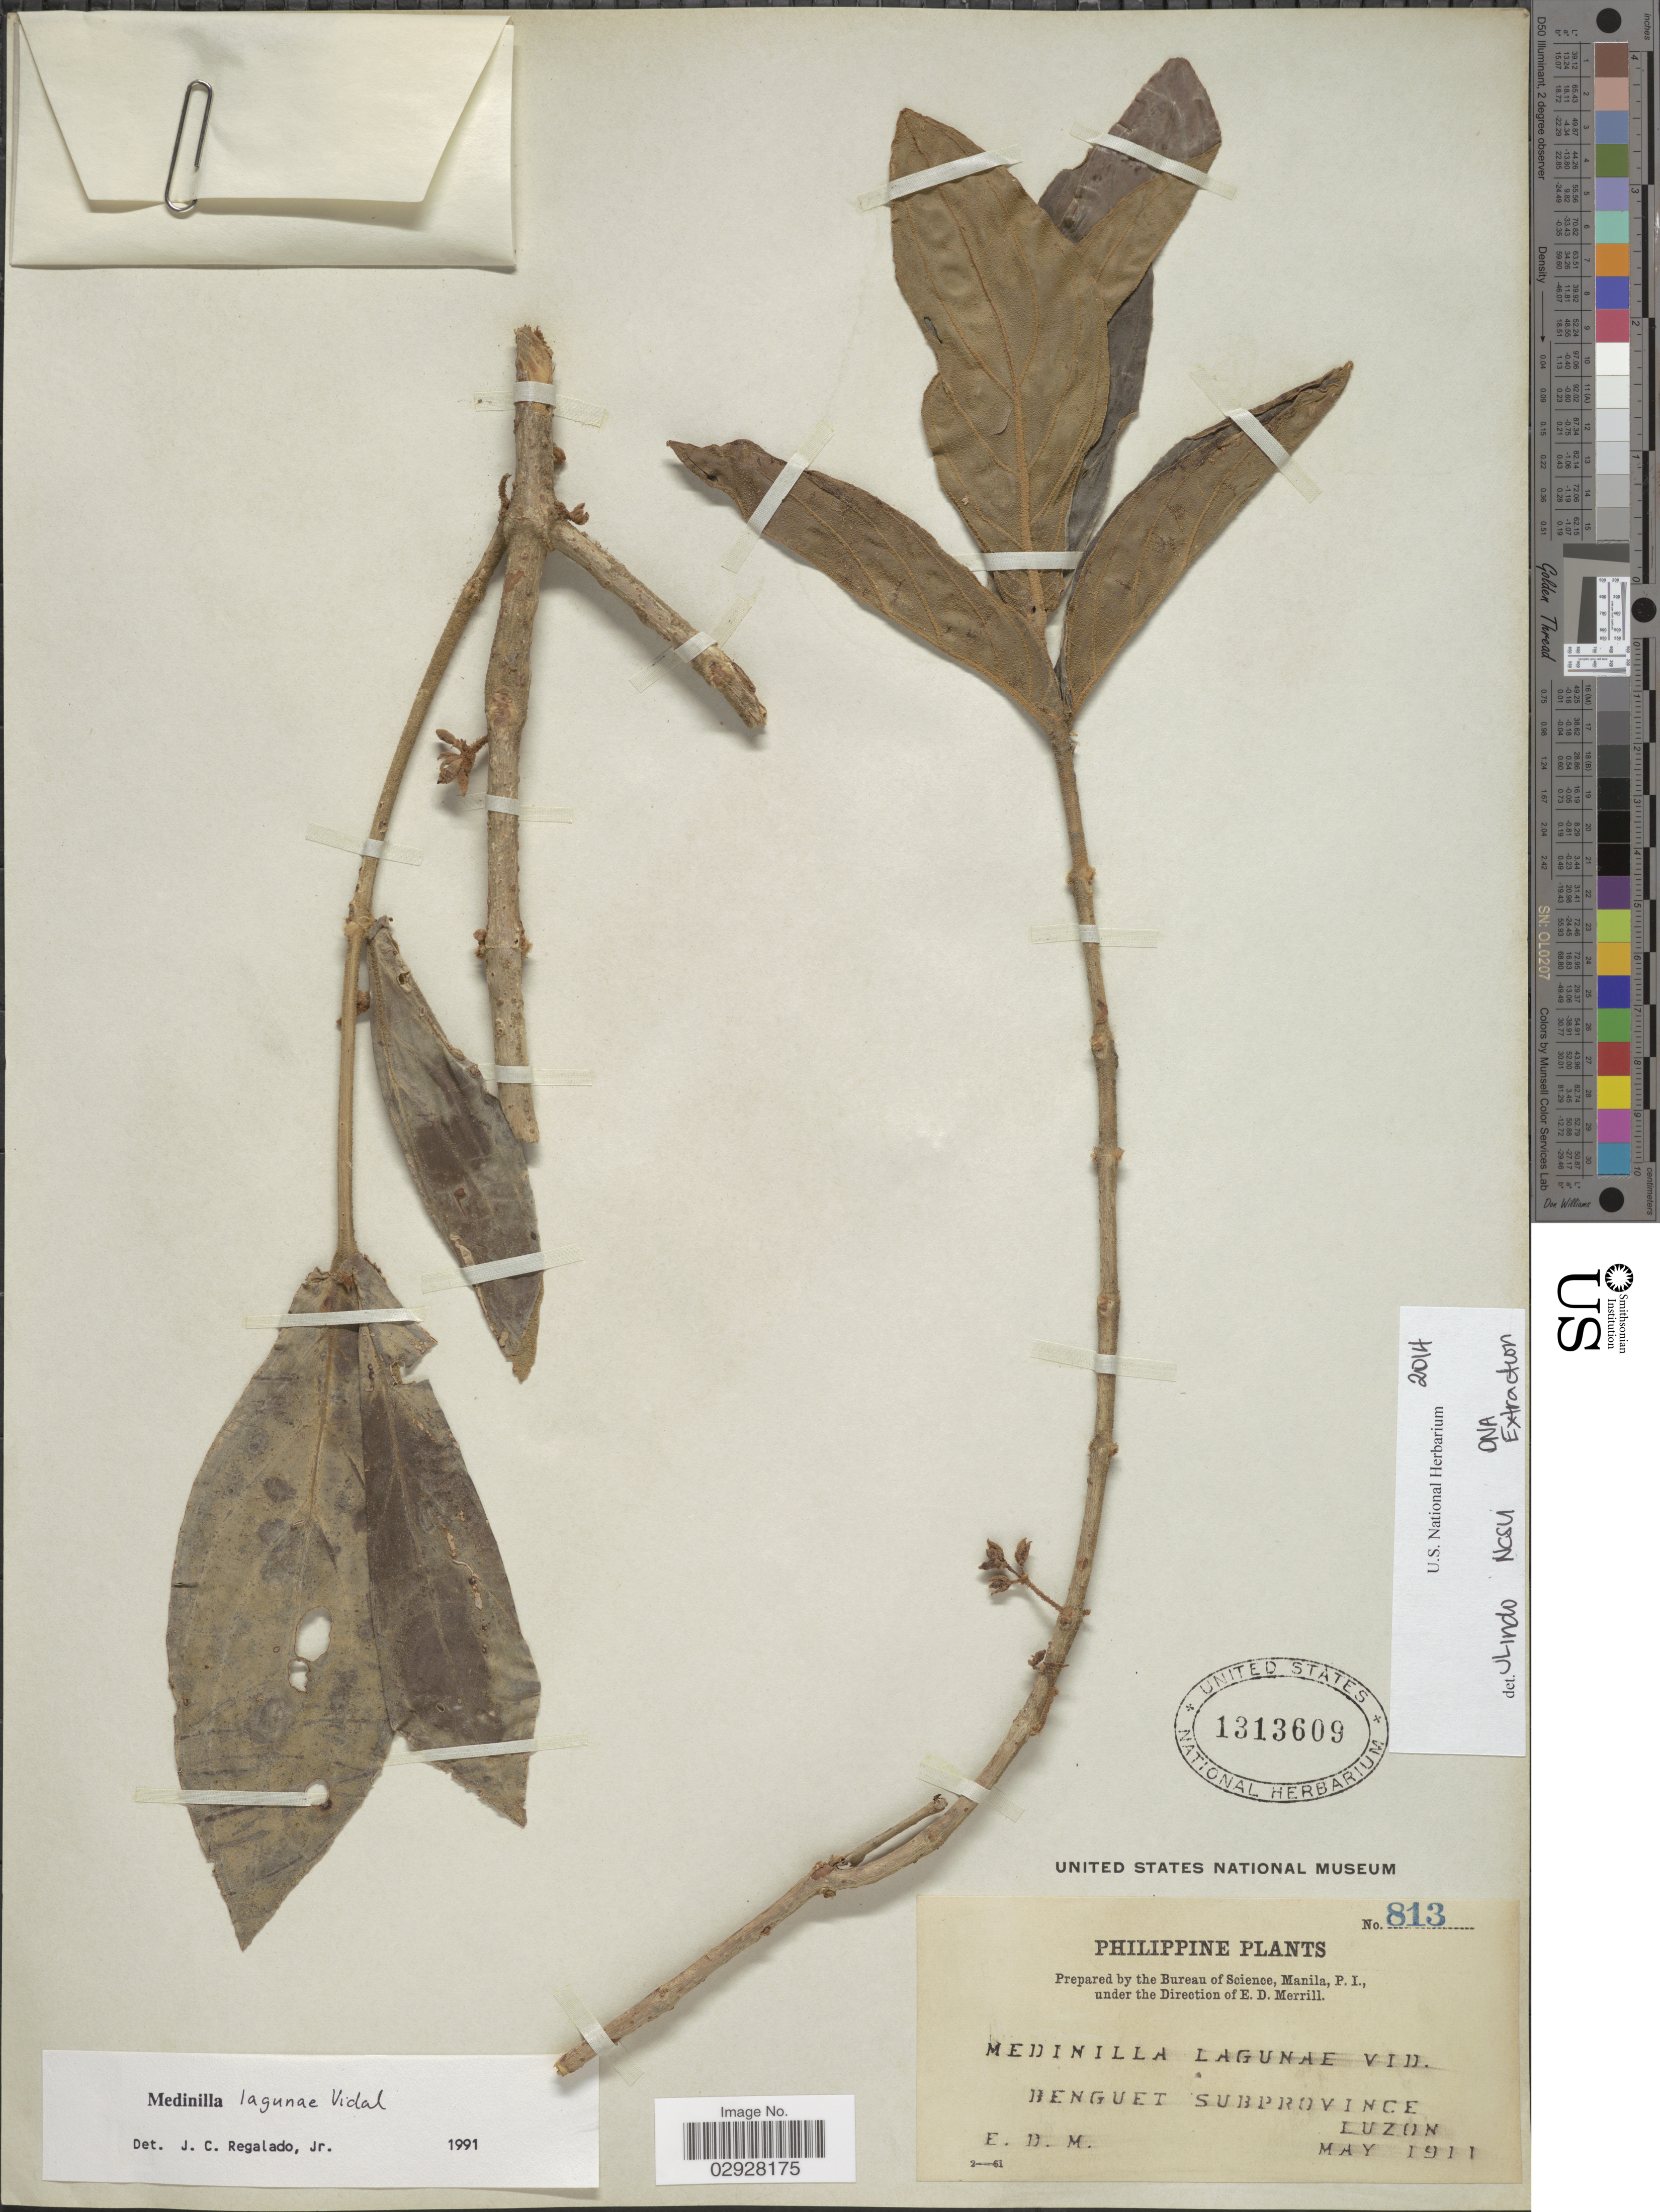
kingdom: Plantae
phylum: Tracheophyta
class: Magnoliopsida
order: Myrtales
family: Melastomataceae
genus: Medinilla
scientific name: Medinilla lagunae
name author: S. Vidal & Fern.-Vill.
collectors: E. D. Merrill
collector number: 813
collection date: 1911-05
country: Philippines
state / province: Cordillera (Administrative Region)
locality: Benguet Subprovince, Luzon.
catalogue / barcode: US 1313609